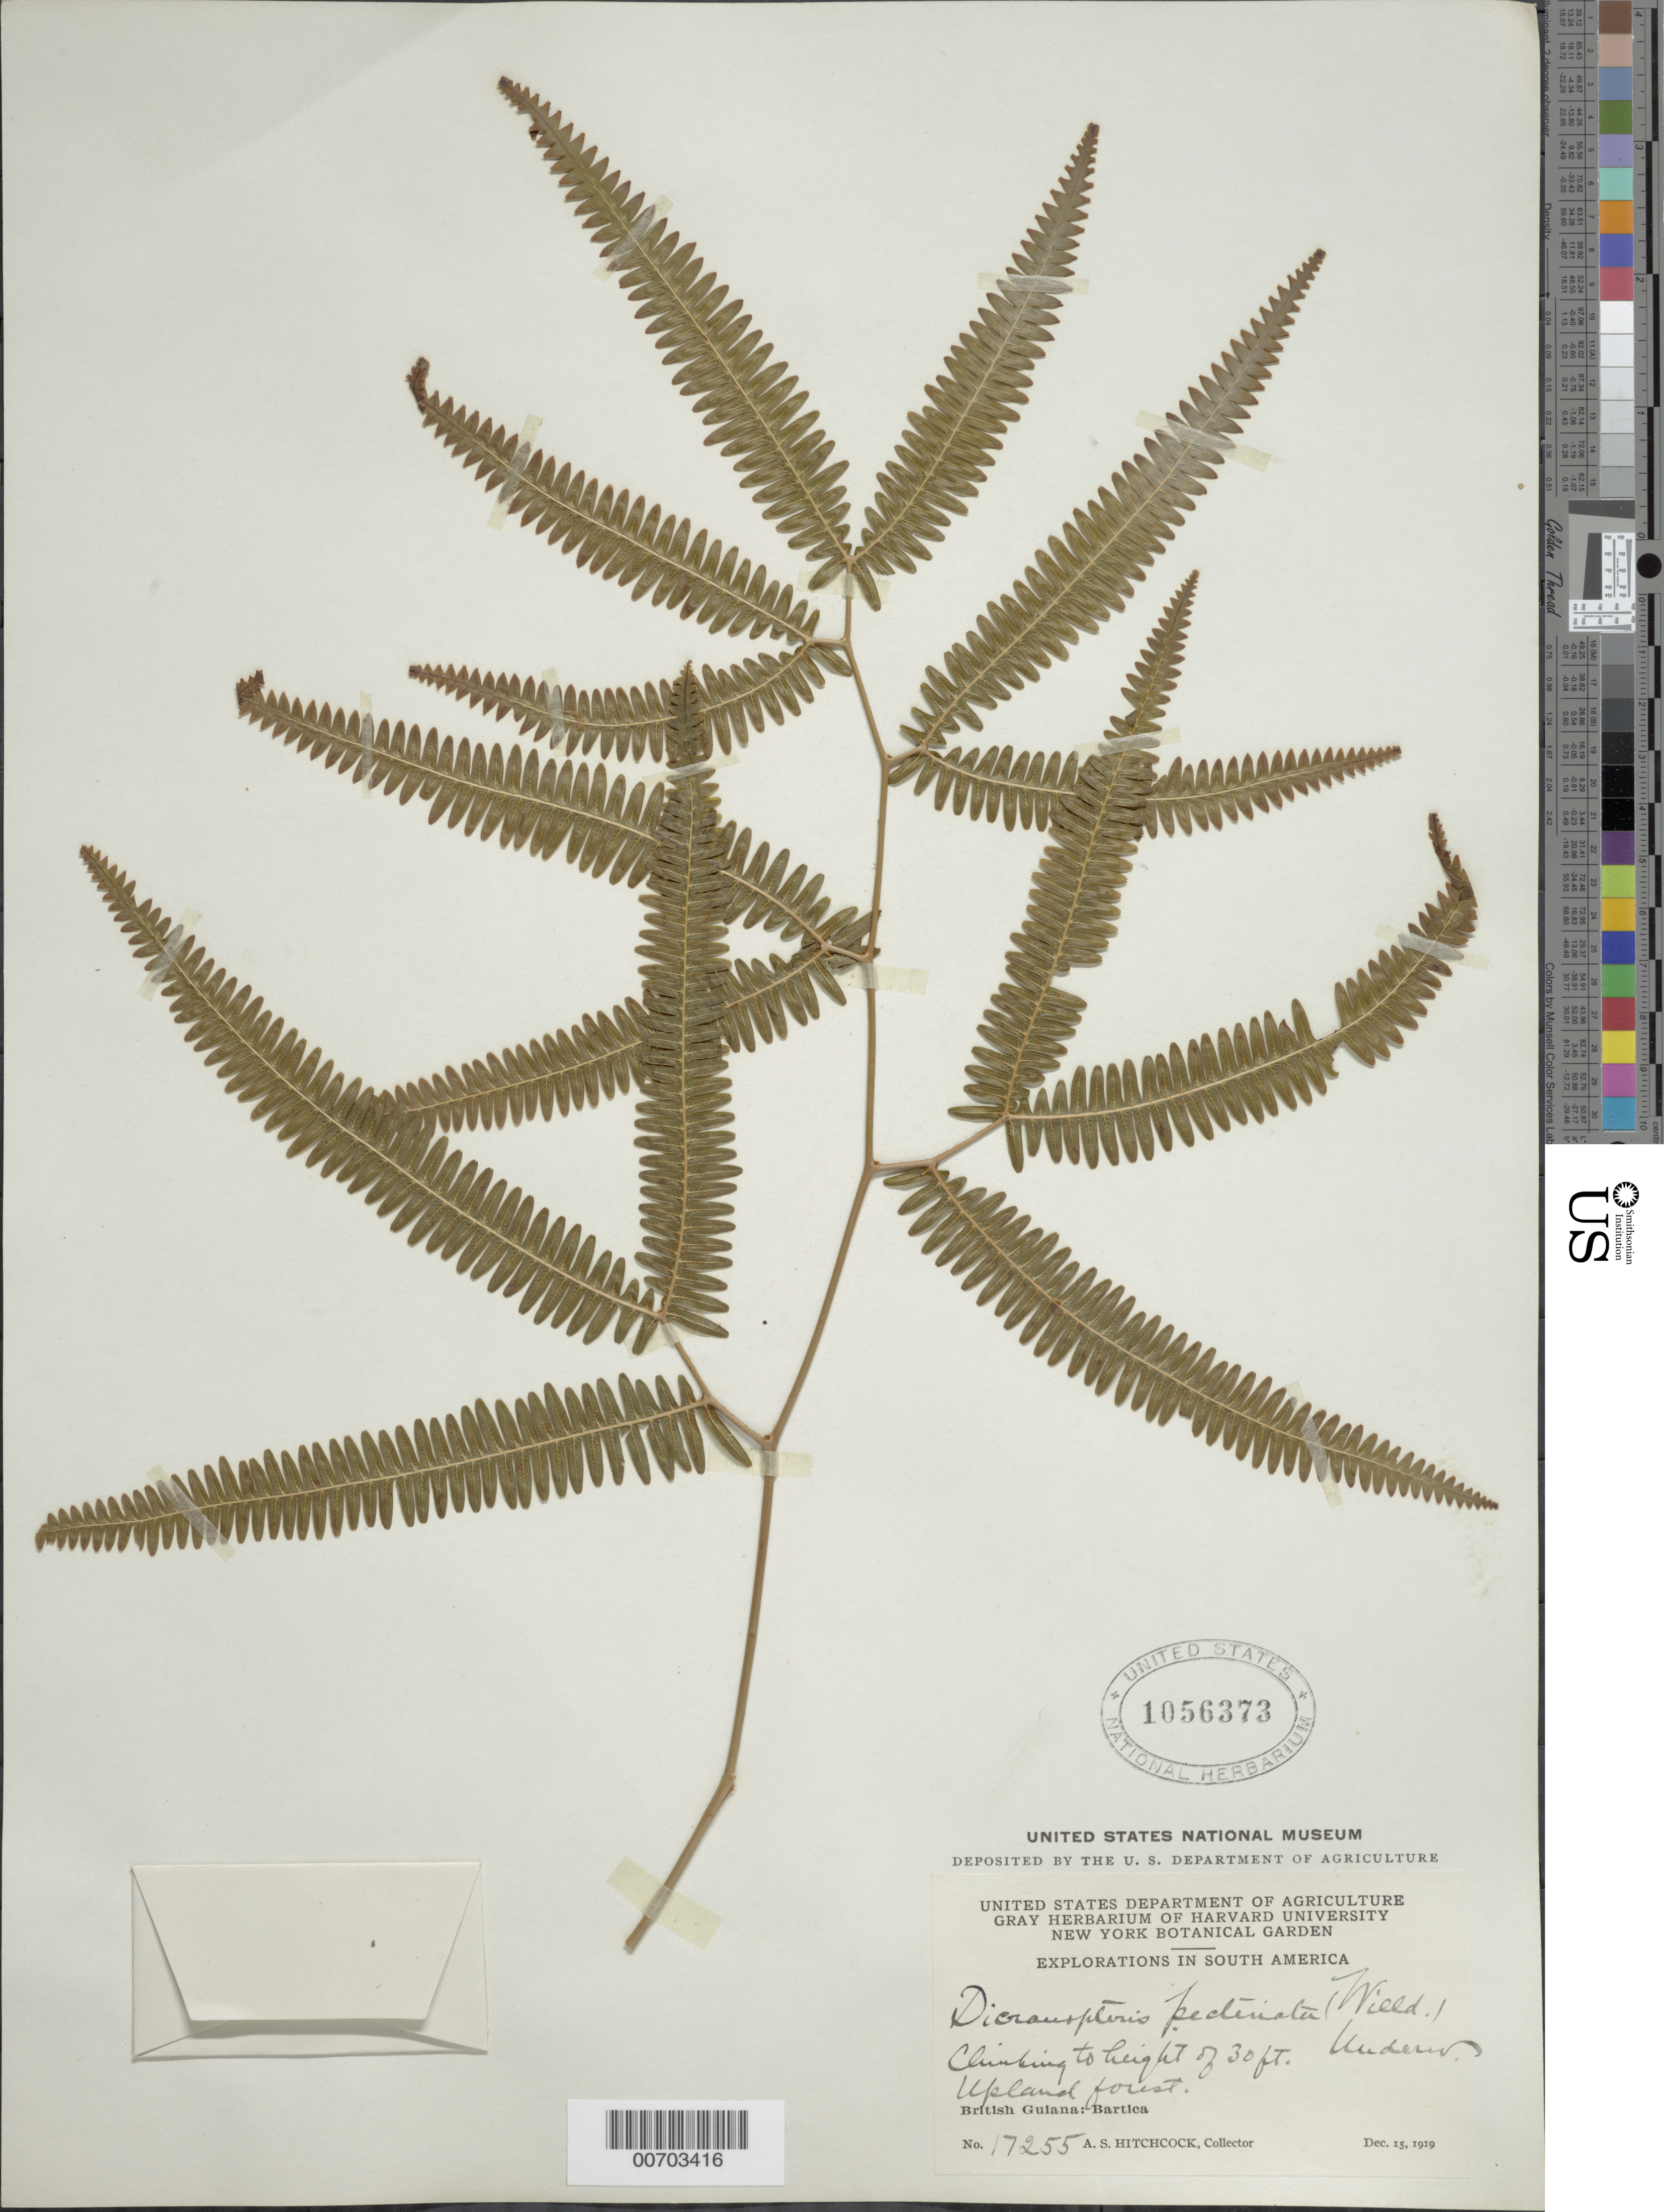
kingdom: Plantae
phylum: Tracheophyta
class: Polypodiopsida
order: Gleicheniales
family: Gleicheniaceae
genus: Gleichenella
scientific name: Gleichenella pectinata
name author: (Willd.) Ching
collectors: A. S. Hitchcock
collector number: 17255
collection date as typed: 15-Dec-19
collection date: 1919-12-15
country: Guyana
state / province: Cuyuni-Mazaruni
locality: Bartica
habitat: Upland forest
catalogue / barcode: US 1056373